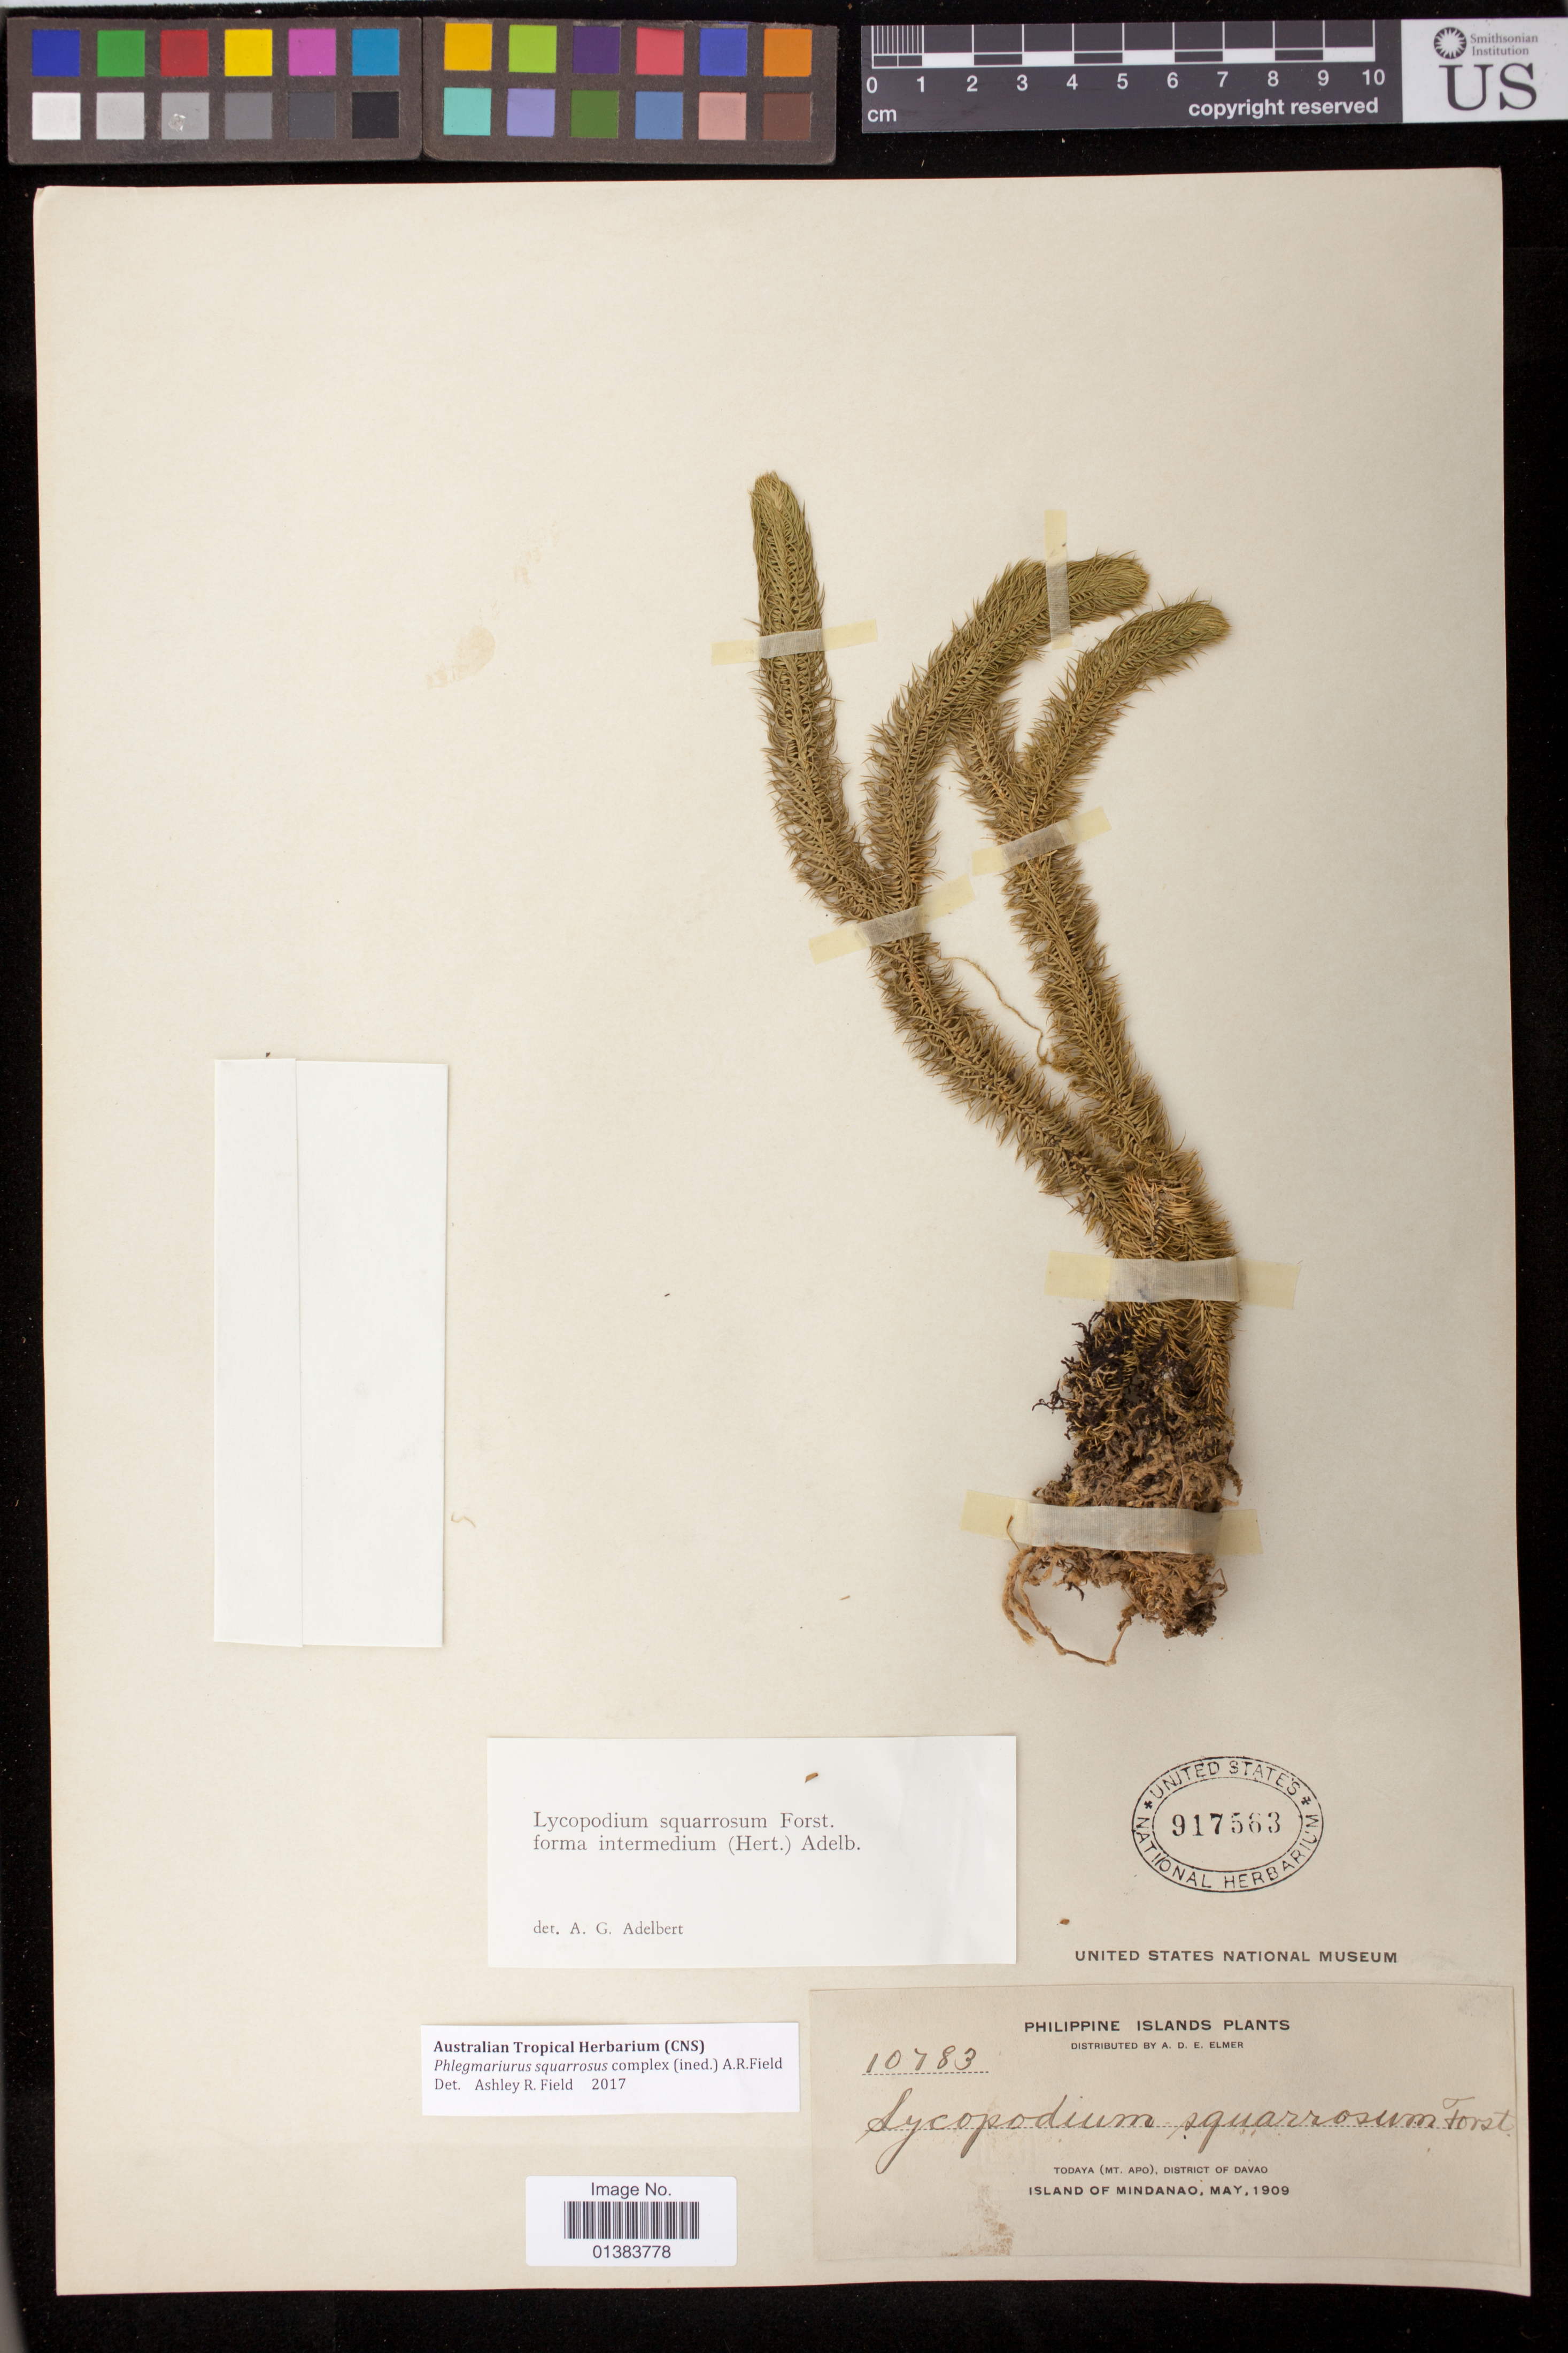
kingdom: Plantae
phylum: Tracheophyta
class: Lycopodiopsida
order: Lycopodiales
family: Lycopodiaceae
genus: Urostachys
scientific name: Urostachys squarrosus var. tenera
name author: Herter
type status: Isosyntype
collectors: A. D. E. Elmer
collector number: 10783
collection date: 1909-05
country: Philippines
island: Mindanao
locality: Philippine Islands Plants, Todaya (Mt. Apo), District of Davao, Island of Mindanao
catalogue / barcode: US 917563